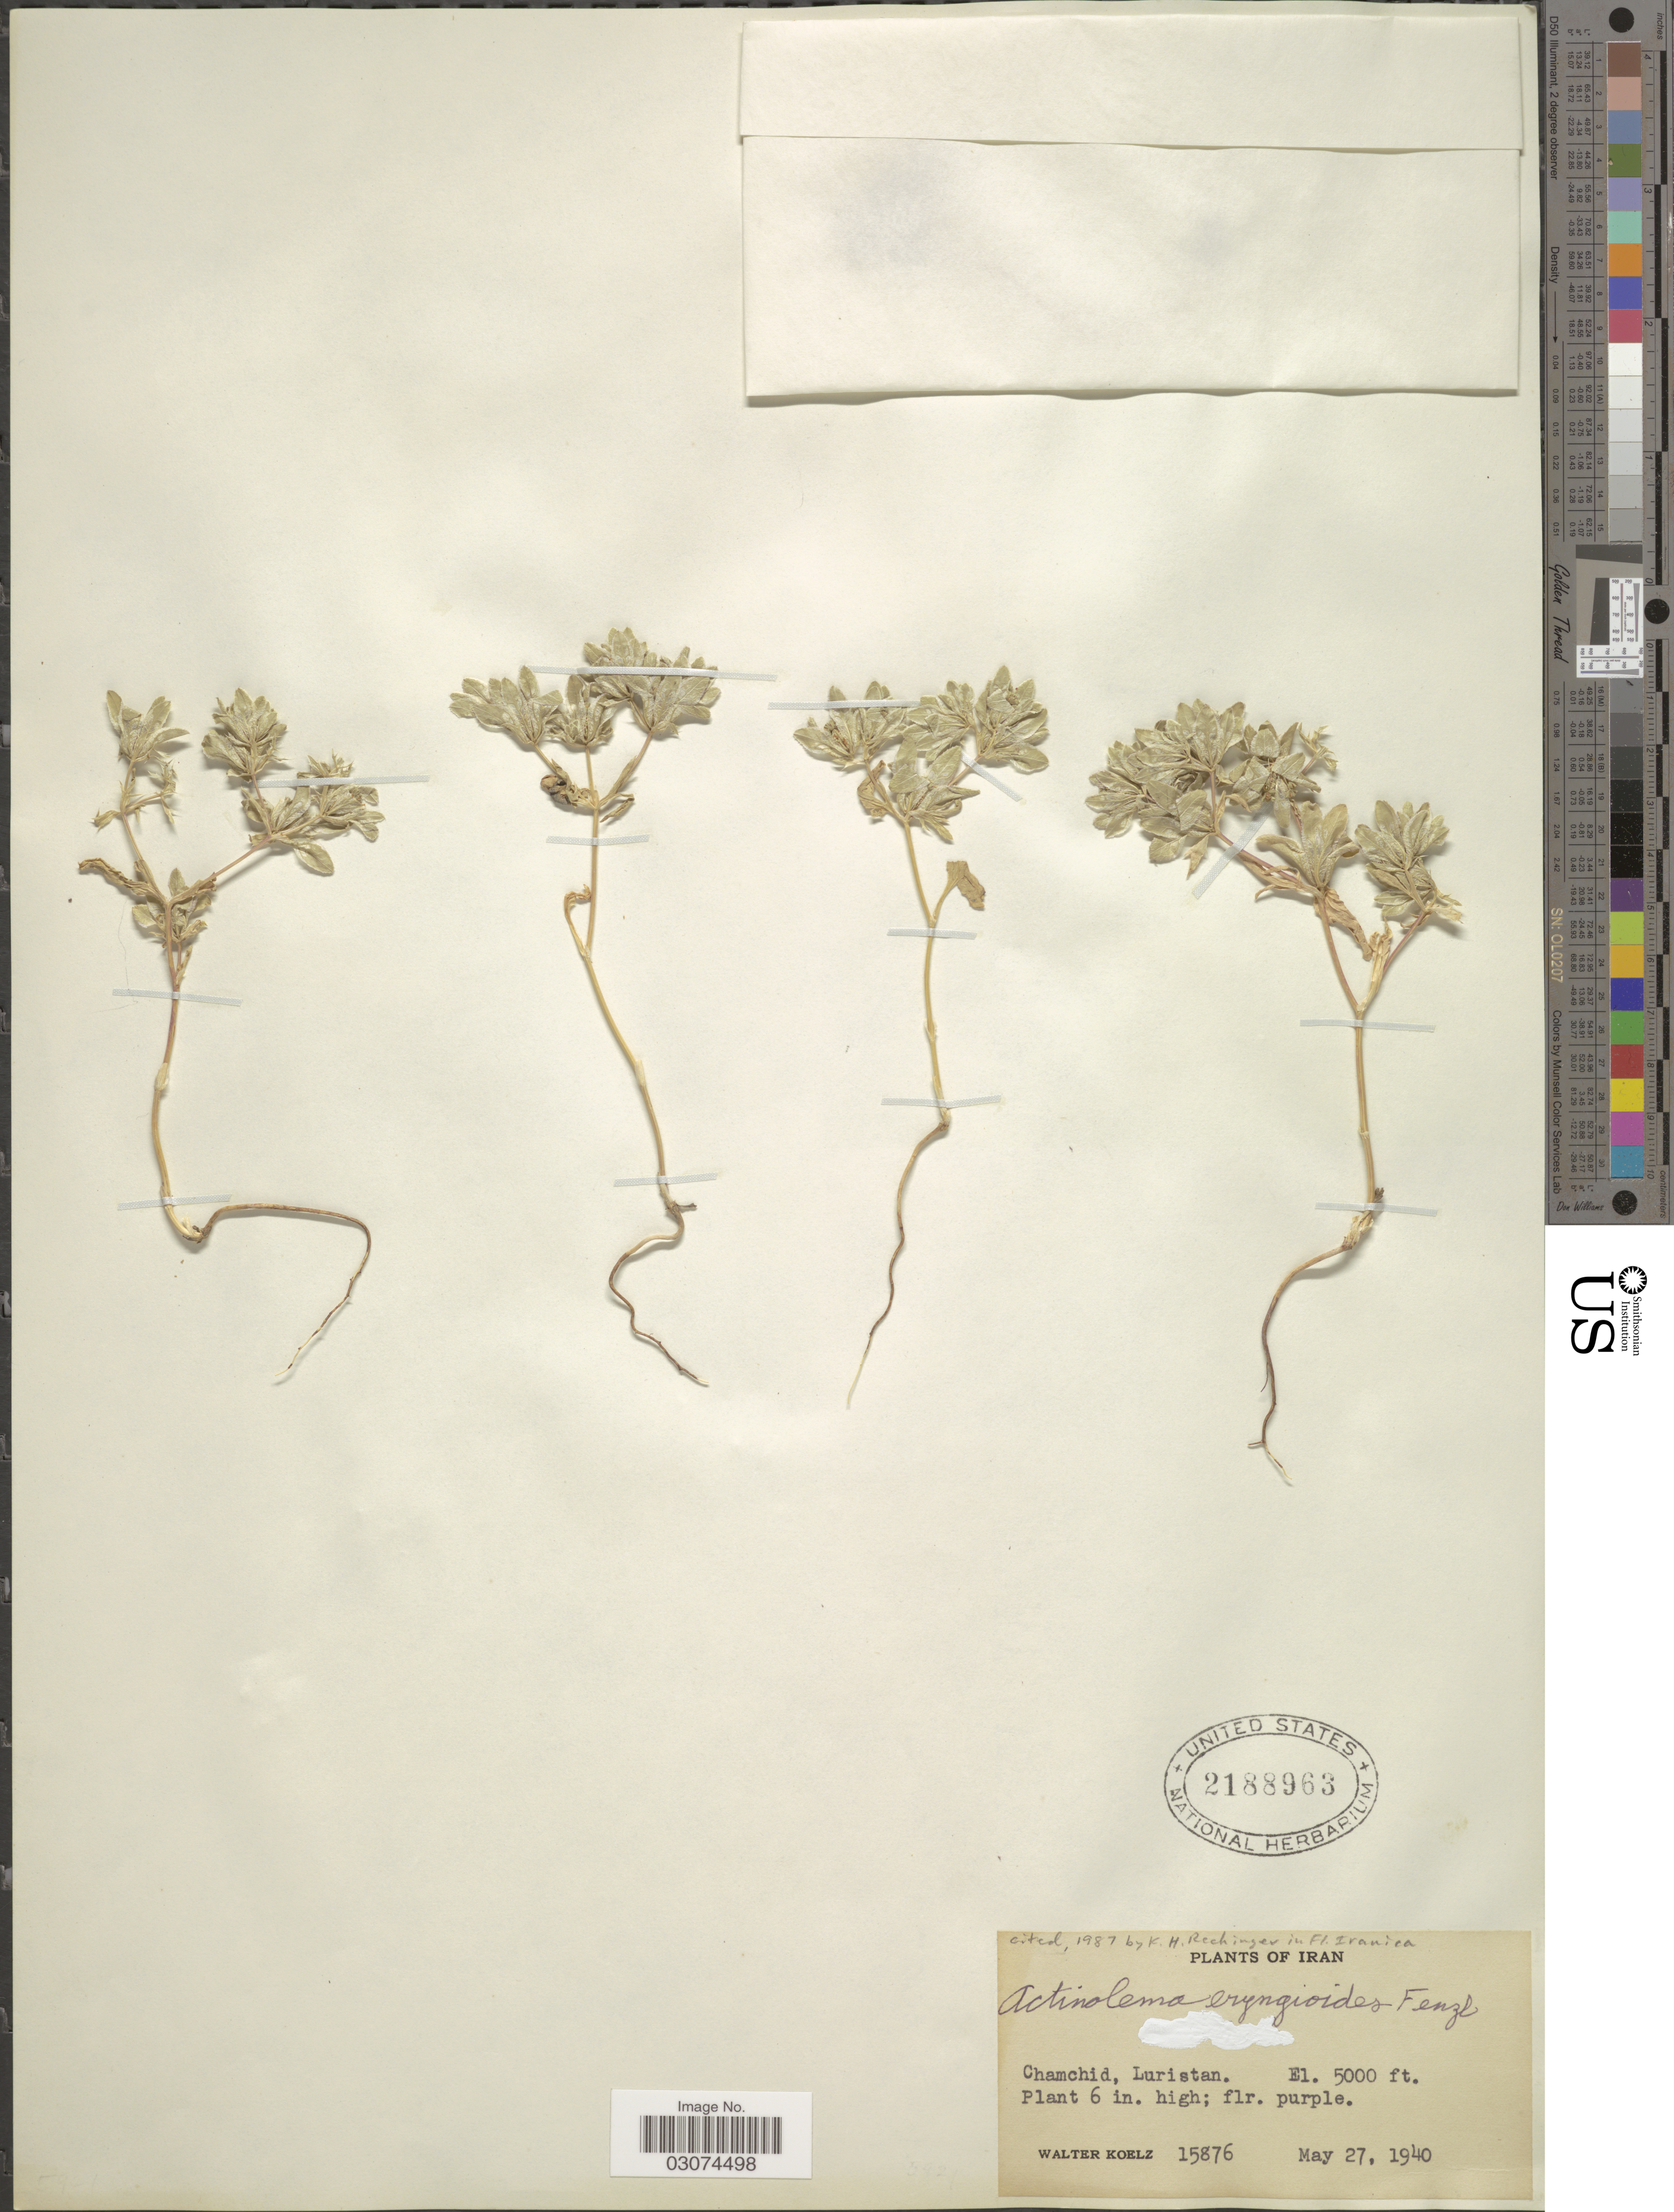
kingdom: Plantae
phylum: Tracheophyta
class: Magnoliopsida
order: Apiales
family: Apiaceae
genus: Actinolema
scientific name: Actinolema eryngioides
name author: Fenzl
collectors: W. N. Koelz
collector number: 15876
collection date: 1940-05-27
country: Iran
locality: Chamchid, Luristan.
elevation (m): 1524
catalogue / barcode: US 2188963